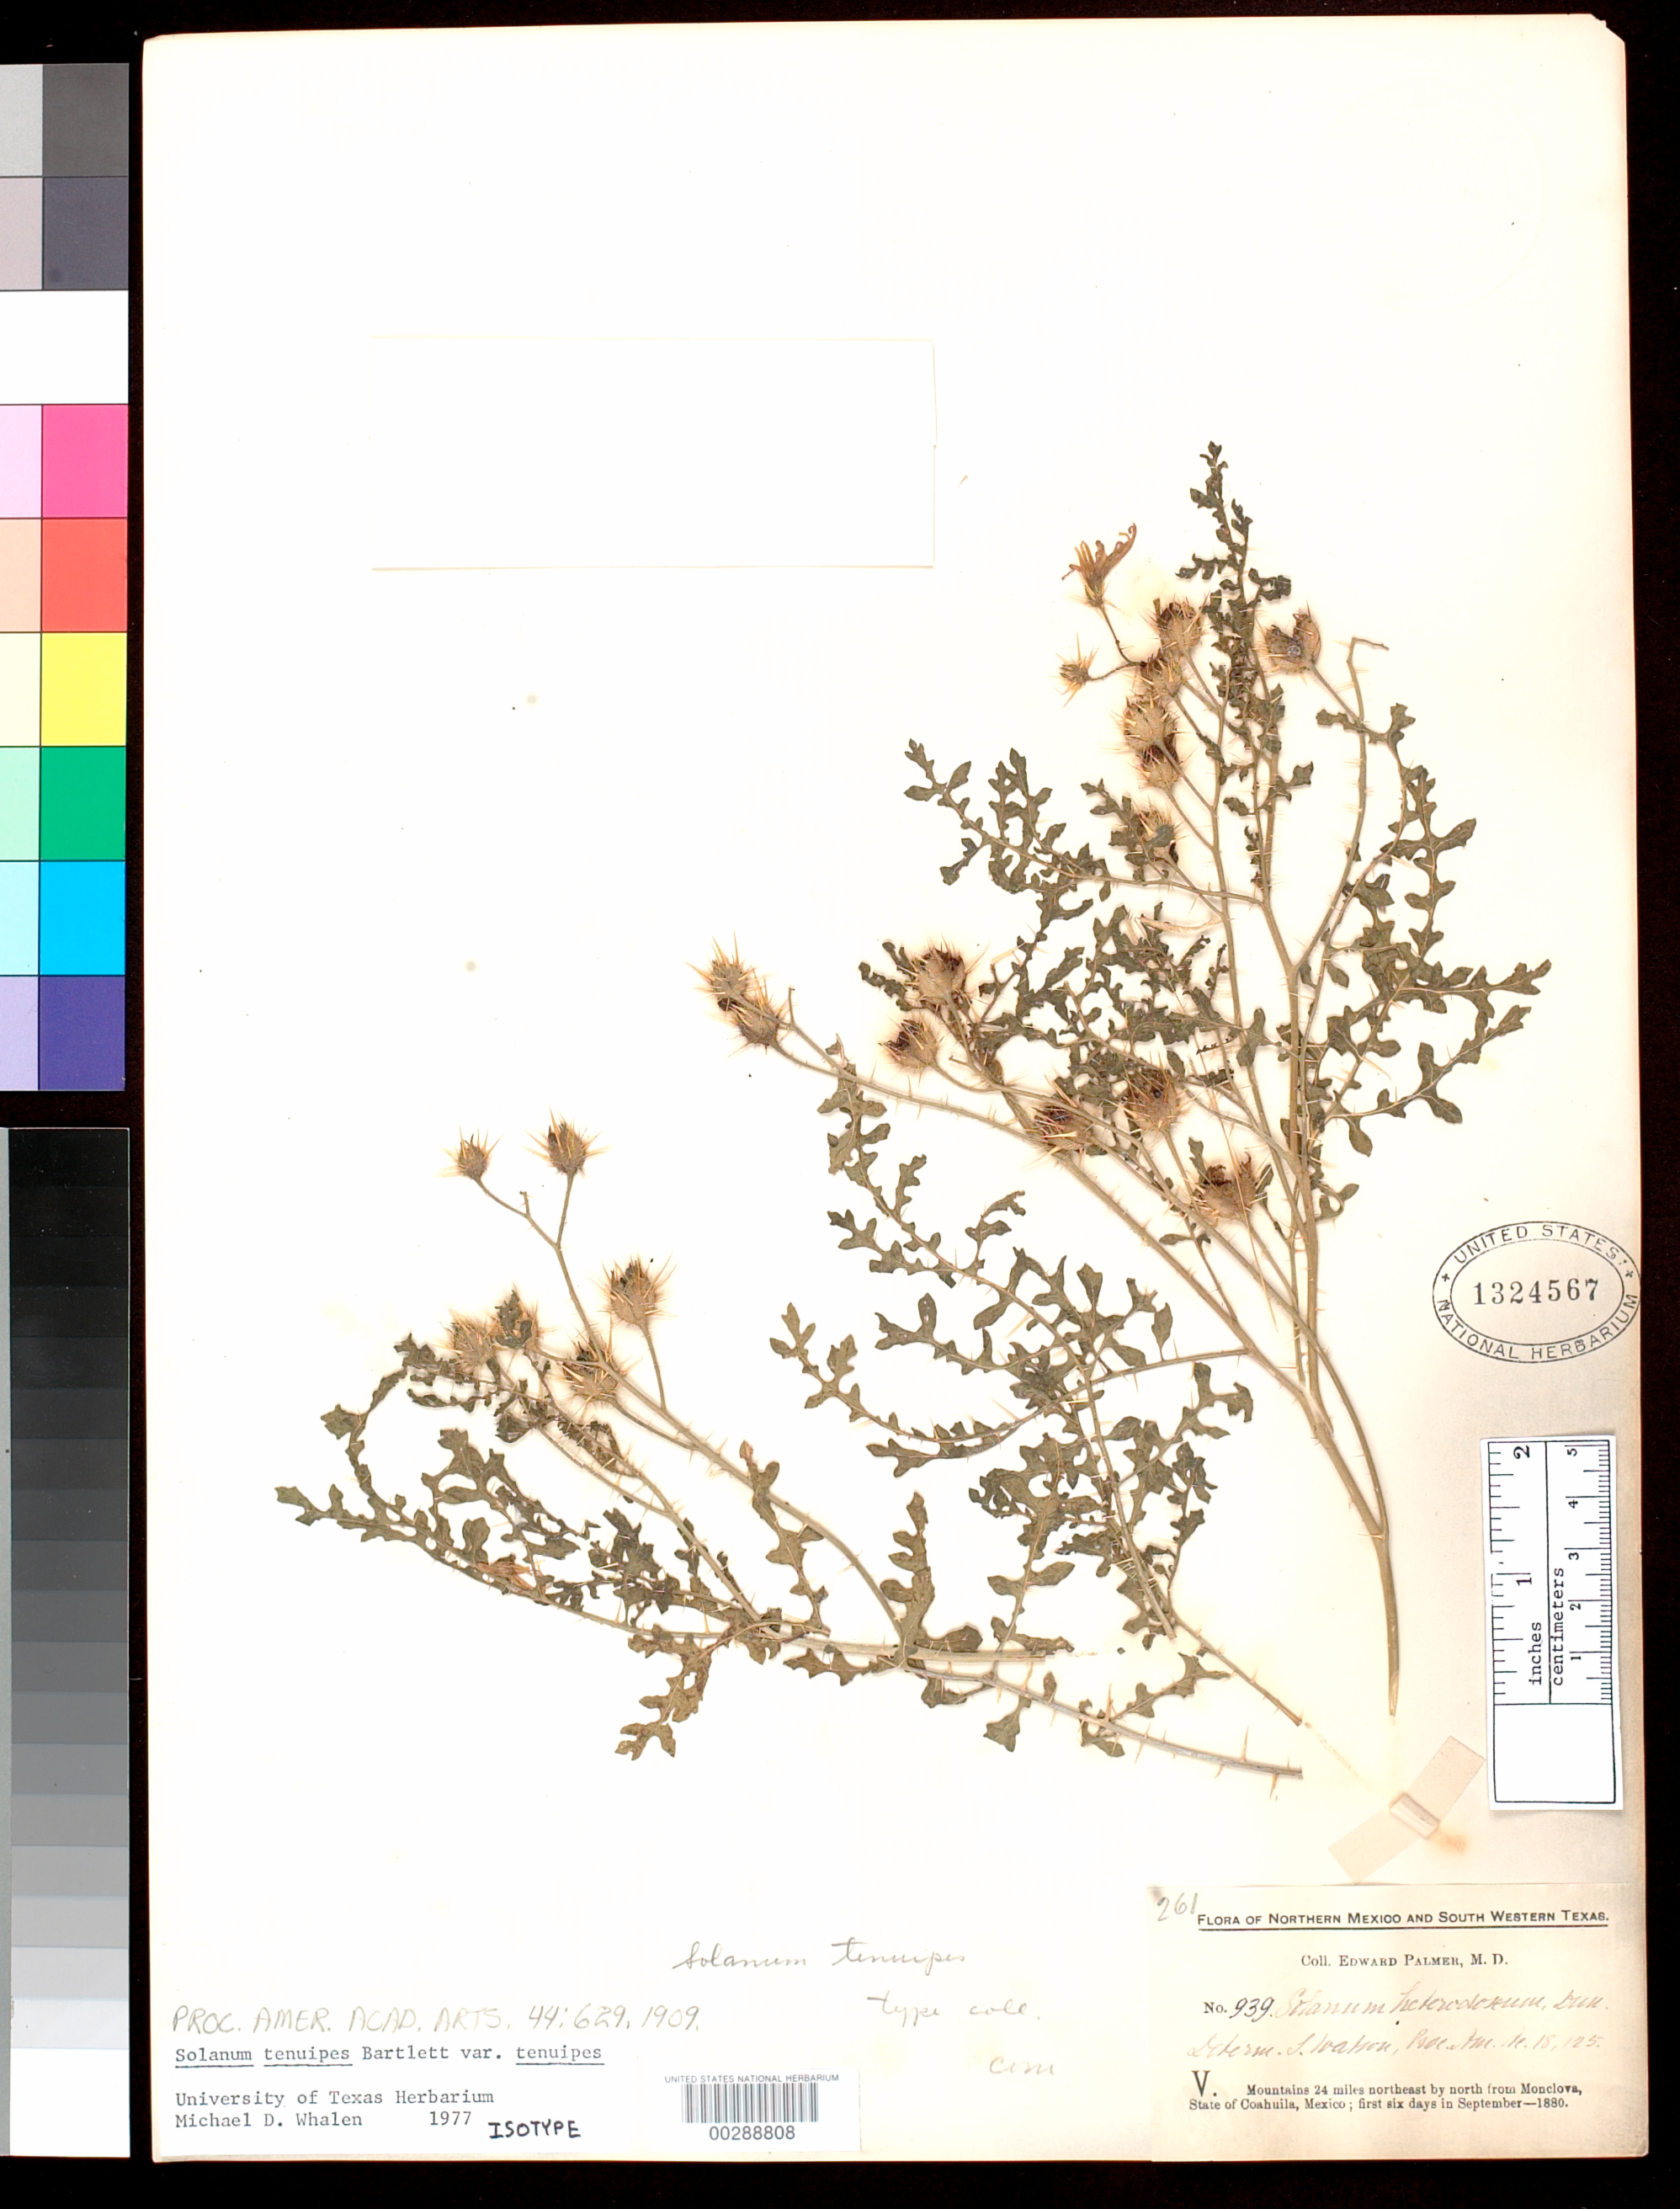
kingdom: Plantae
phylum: Tracheophyta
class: Magnoliopsida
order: Solanales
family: Solanaceae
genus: Solanum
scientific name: Solanum tenuipes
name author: Bartlett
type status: Isotype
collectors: E. Palmer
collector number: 939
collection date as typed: Sep 1880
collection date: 1880-09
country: Mexico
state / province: Coahuila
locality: Mountains 24 miles northeast by north from Monclova, State of coahuila.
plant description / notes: Specimen ex John Donnell Smith herbarium.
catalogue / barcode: US 1324567